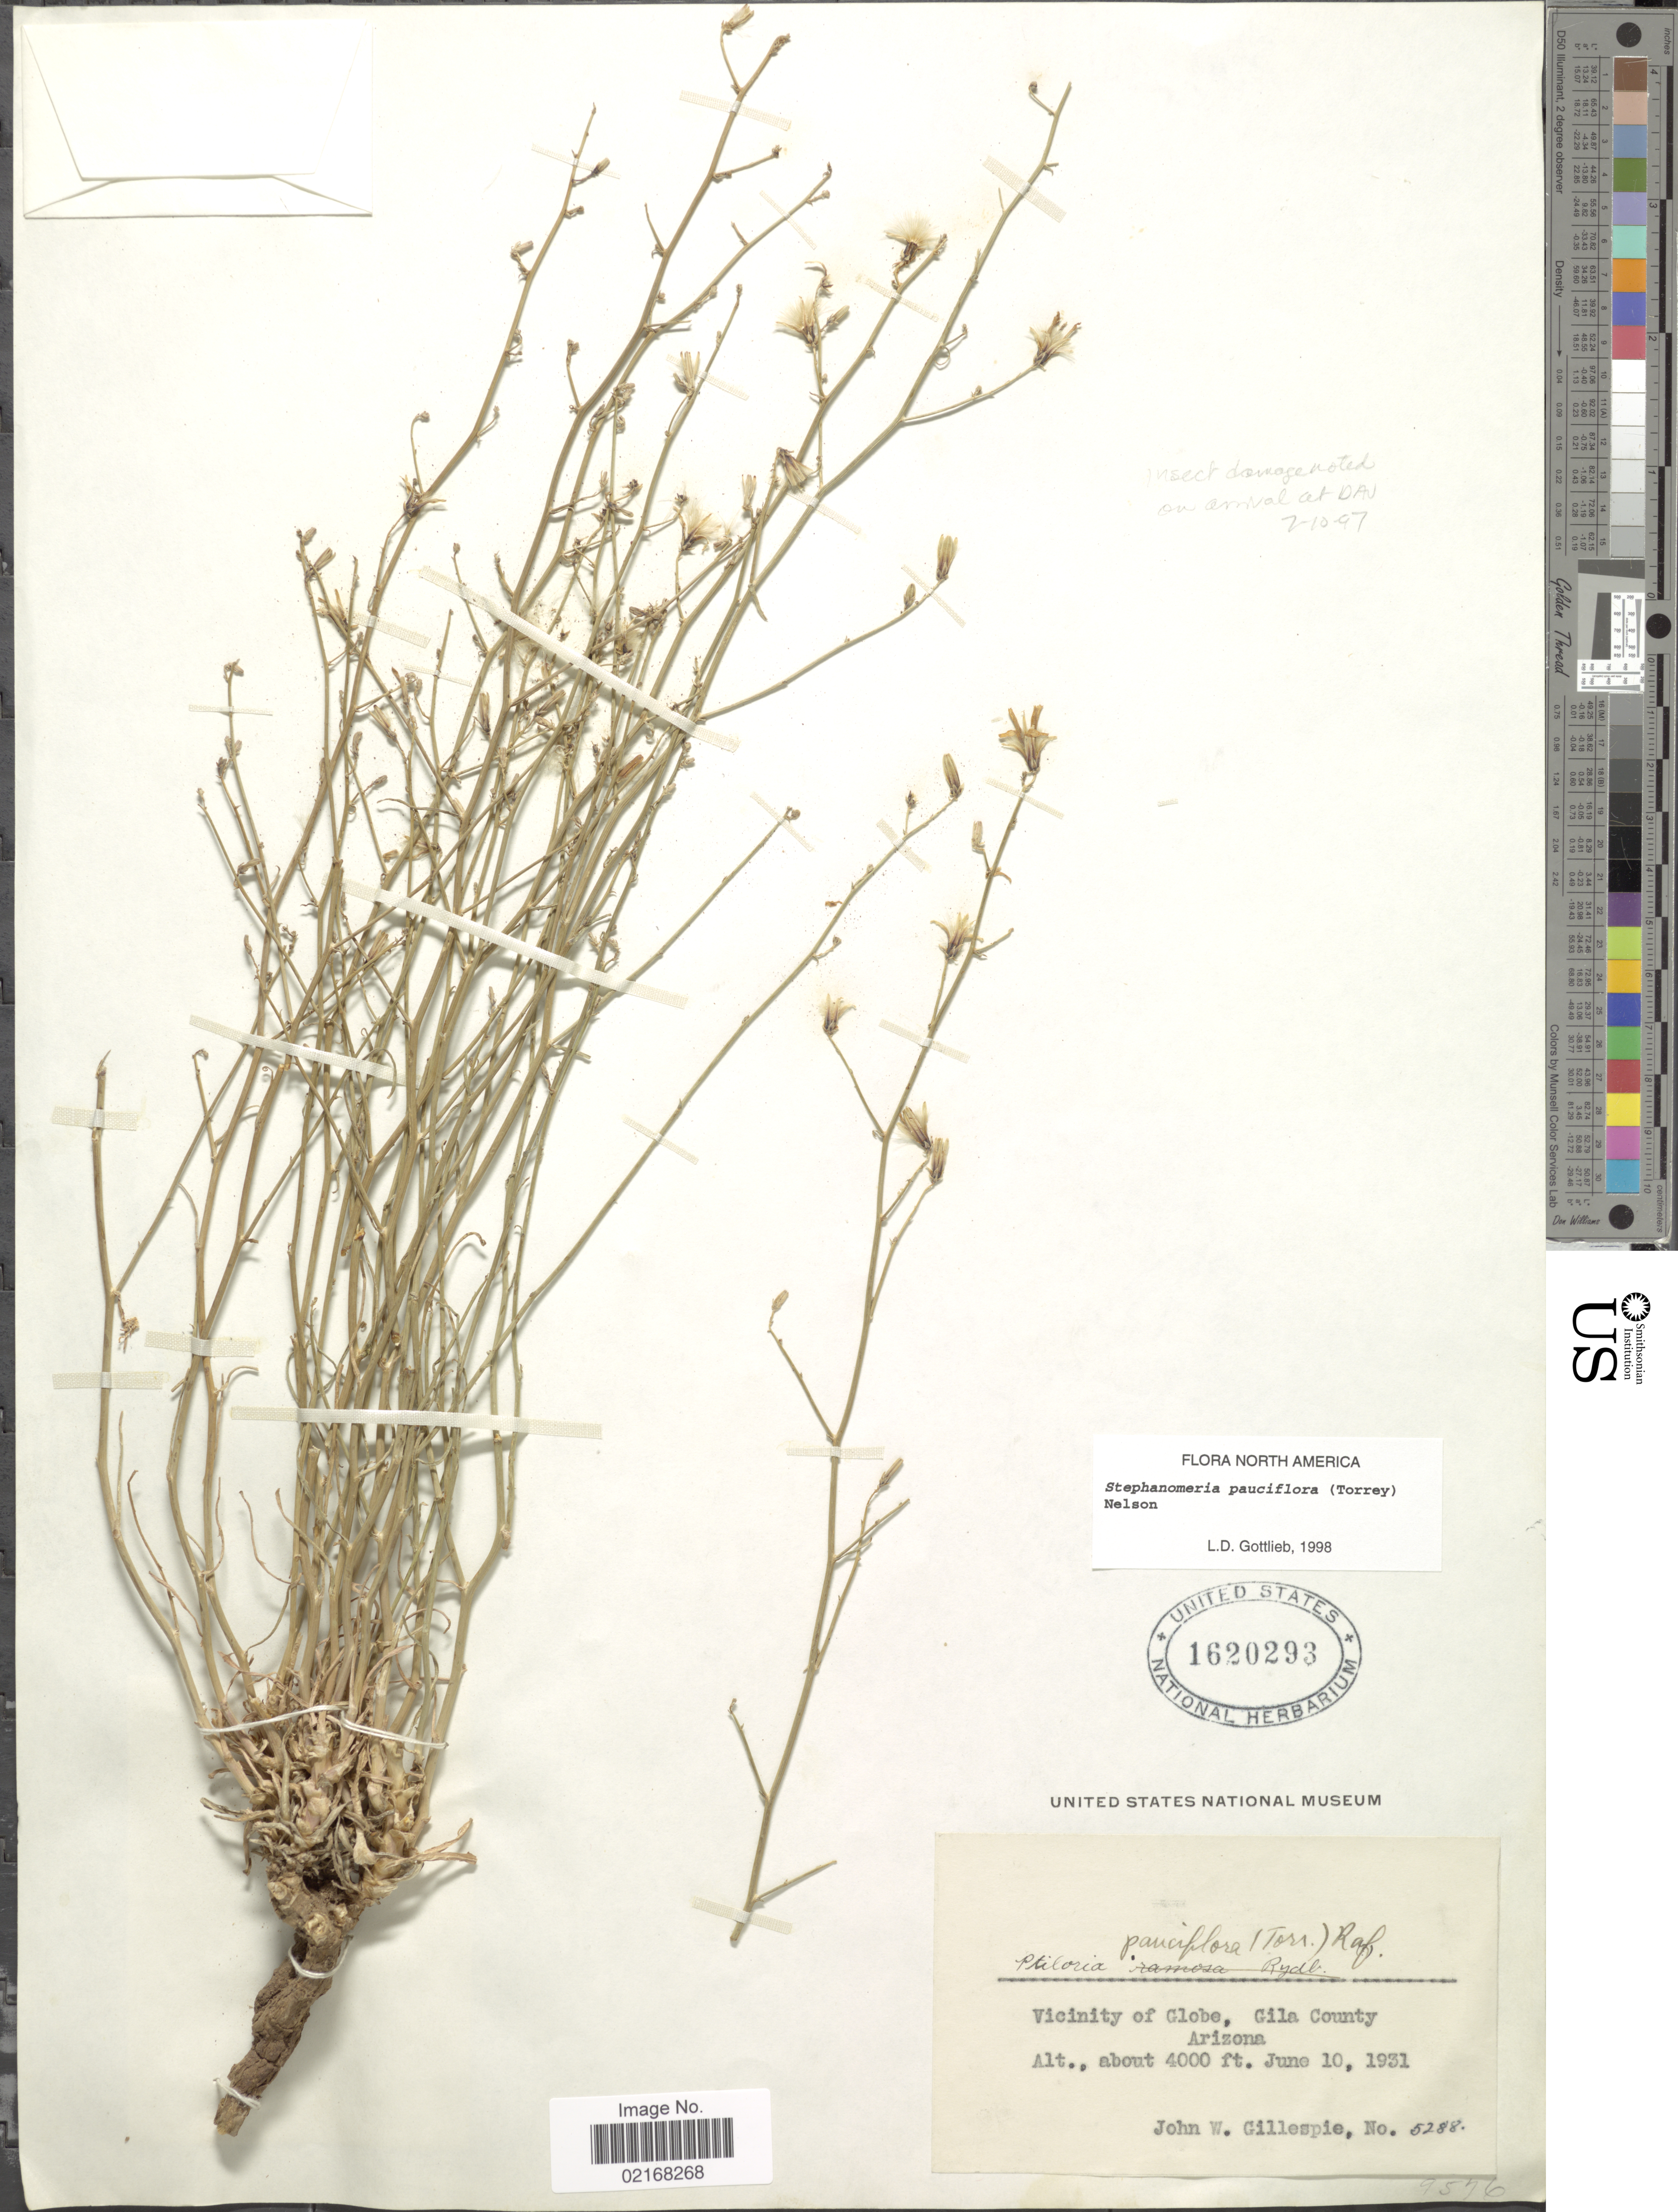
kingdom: Plantae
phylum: Tracheophyta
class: Magnoliopsida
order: Asterales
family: Asteraceae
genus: Stephanomeria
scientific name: Stephanomeria pauciflora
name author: (Torr.) A. Nelson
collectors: J. W. Gillespie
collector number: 5288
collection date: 1931-06-10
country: United States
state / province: Arizona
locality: Vicinity of Globe, Gil County. Arizona.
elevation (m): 1219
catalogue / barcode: US 1620293